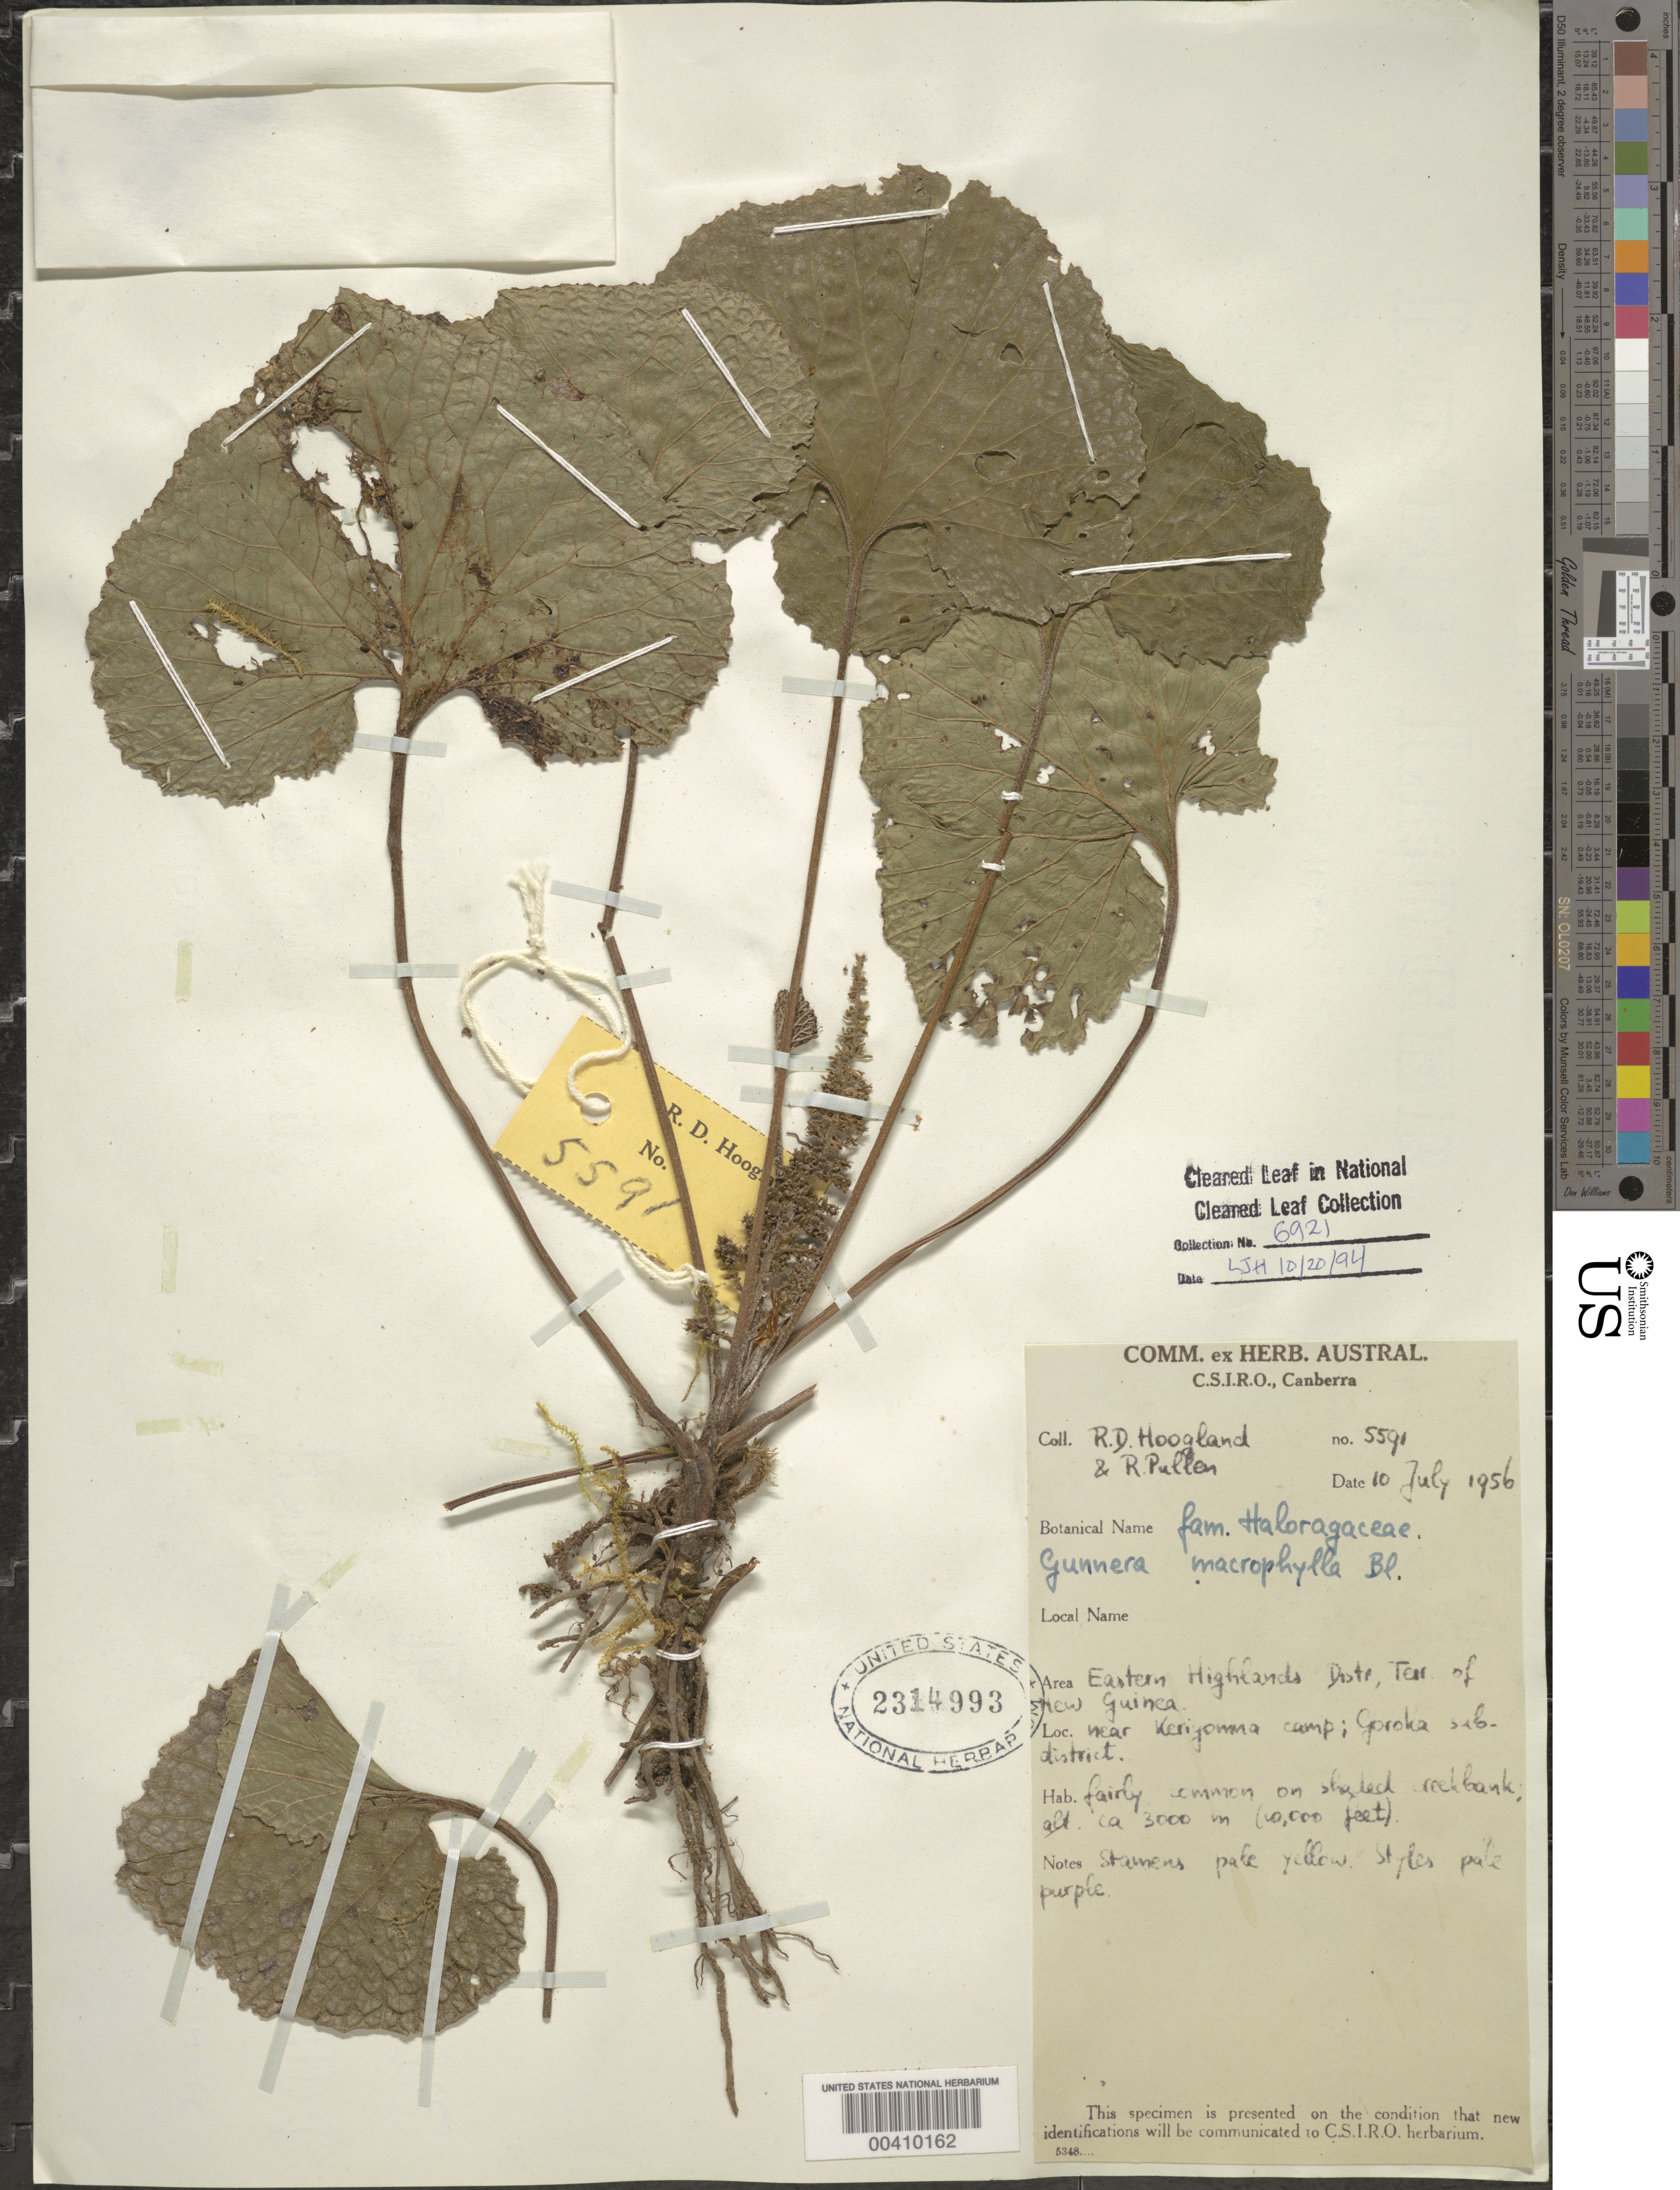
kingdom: Plantae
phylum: Tracheophyta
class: Magnoliopsida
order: Gunnerales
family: Gunneraceae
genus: Gunnera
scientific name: Gunnera macrophylla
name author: Blume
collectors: R. D. Hoogland & R. Pullen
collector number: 5591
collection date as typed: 10 Jul 1956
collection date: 1956-07-10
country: Papua New Guinea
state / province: Eastern Highlands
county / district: Goroka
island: New Guinea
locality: Near Kerigoma camp; Goroka subdist.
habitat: Shaded creekbank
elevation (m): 3000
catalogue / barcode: US 2314993